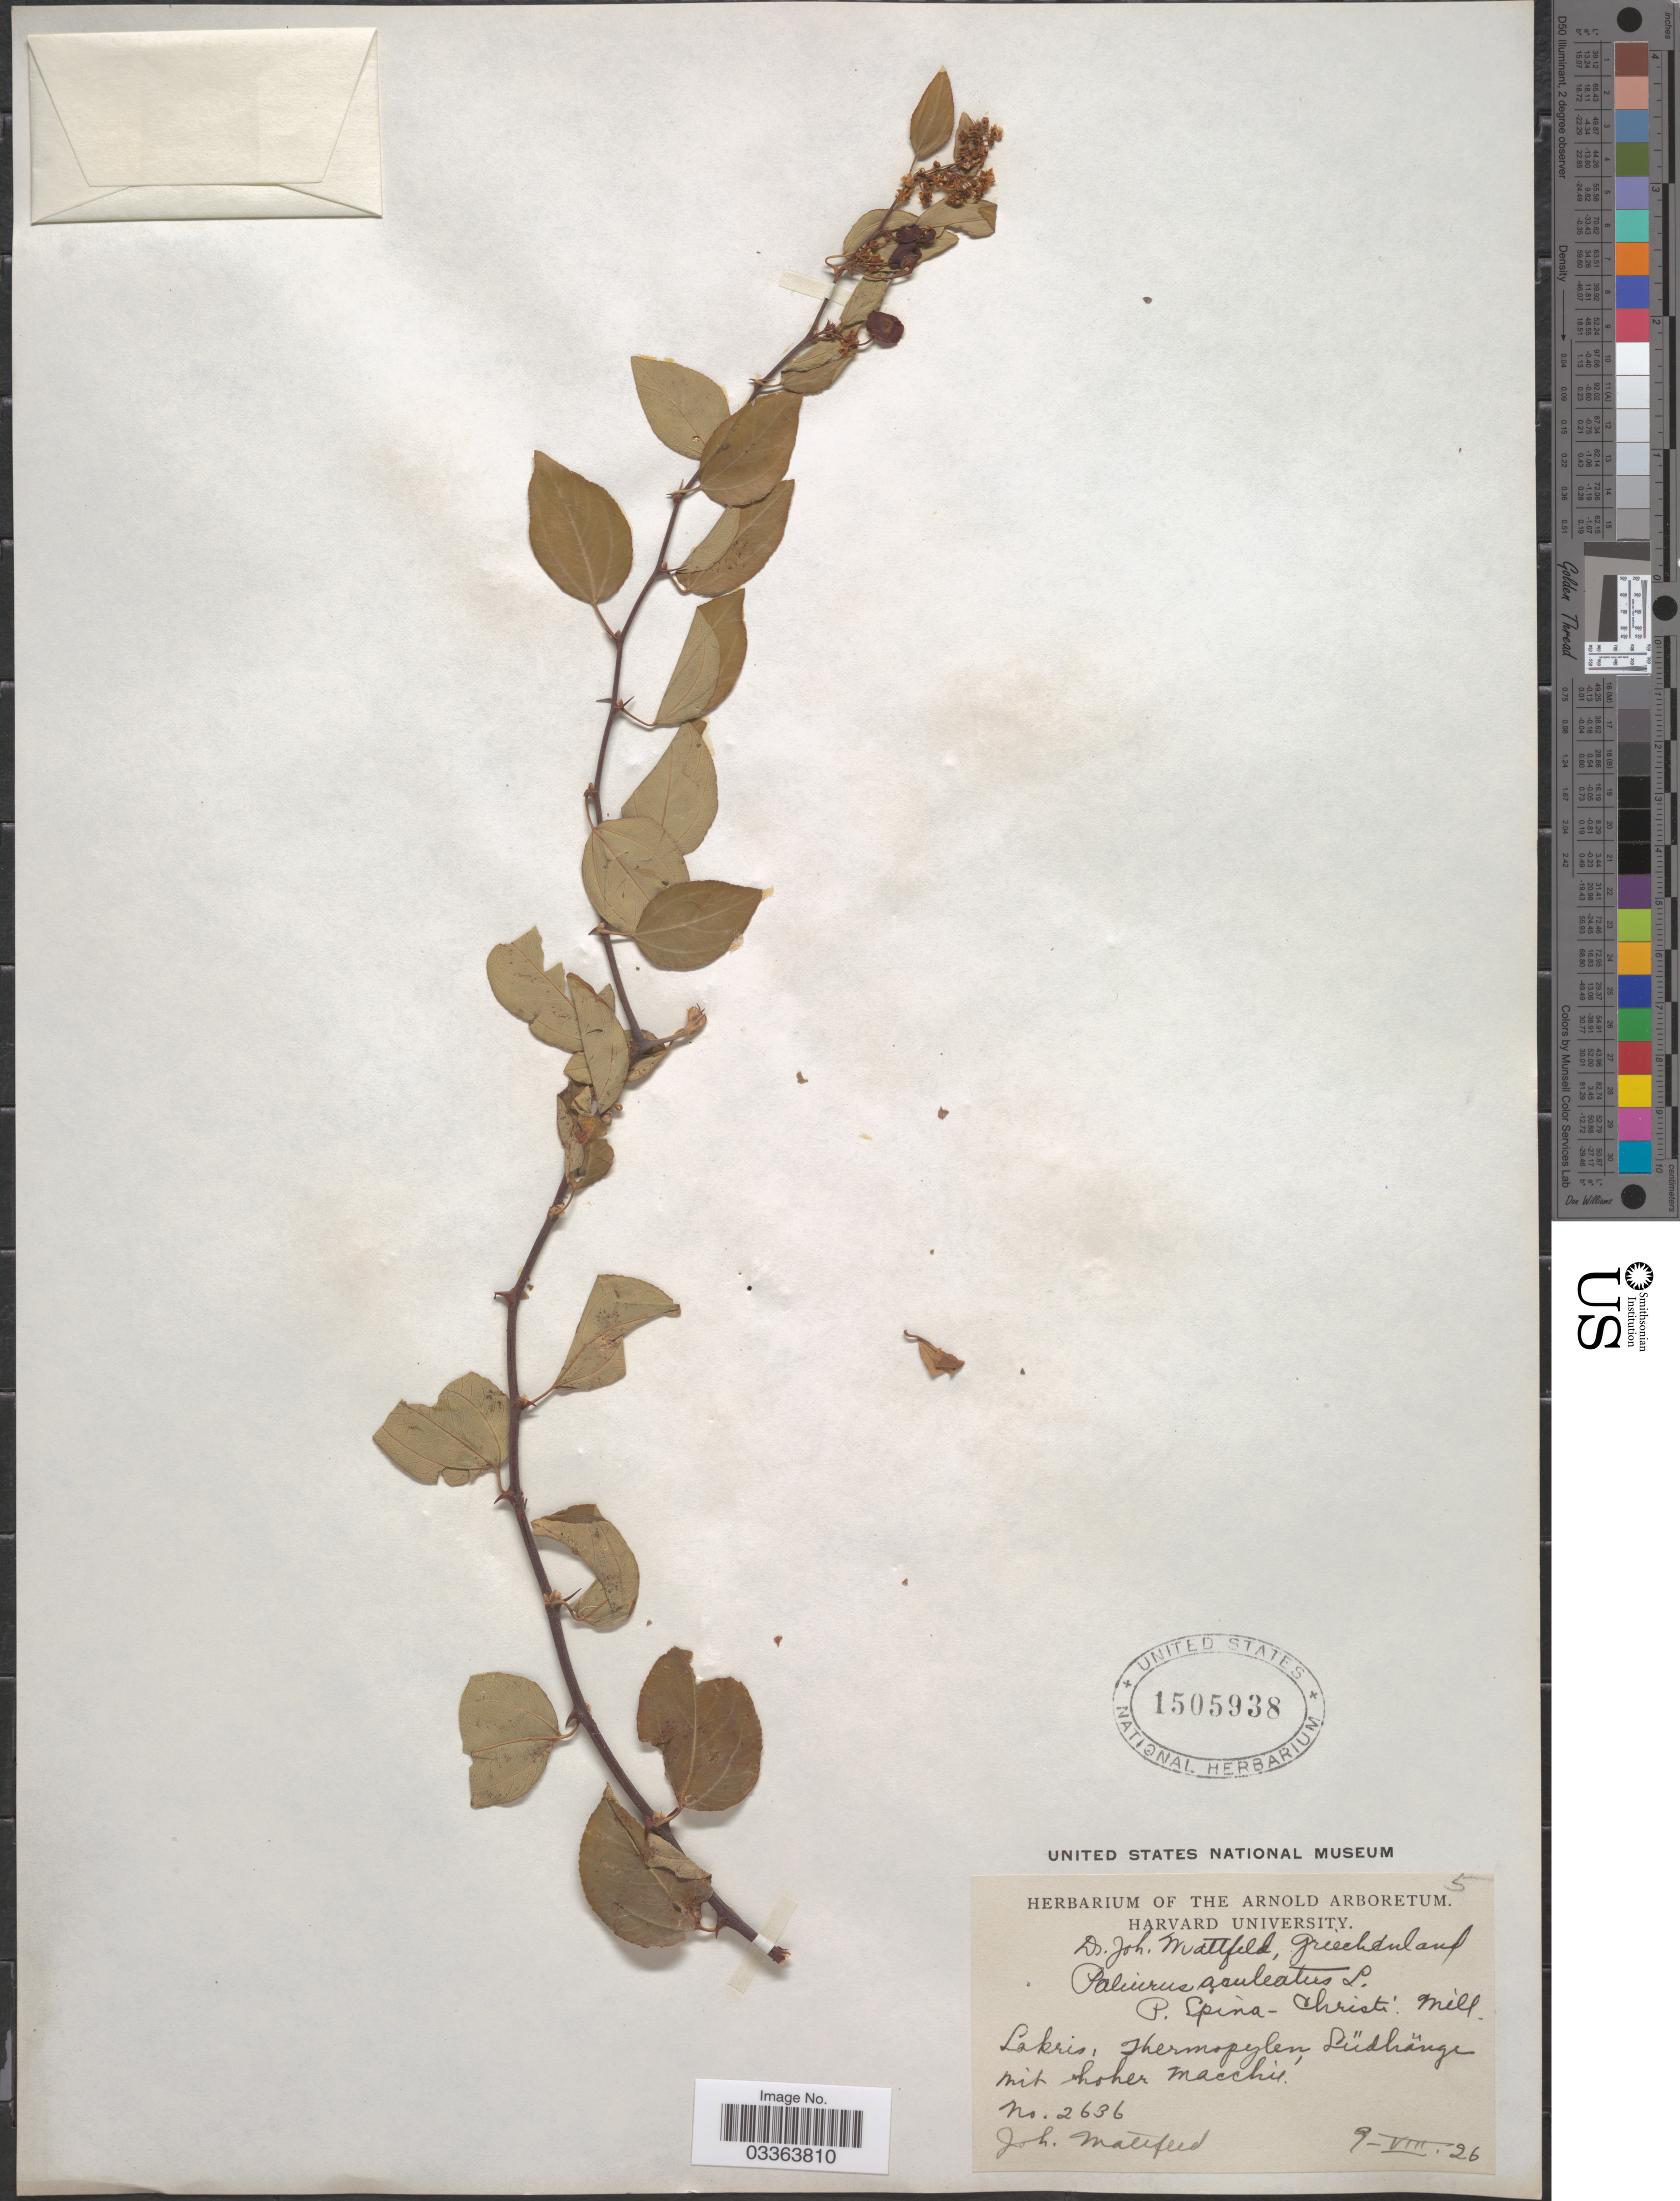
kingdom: Plantae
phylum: Tracheophyta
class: Magnoliopsida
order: Rosales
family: Rhamnaceae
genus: Paliurus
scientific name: Paliurus aculeatus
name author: Lam.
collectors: J. Mattfeld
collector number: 2636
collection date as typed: Transcribed d/m/y: 9/8/26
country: Greece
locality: Lokris, Thermopylen, Südhange mit hoher Macchie.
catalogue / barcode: US 1505938